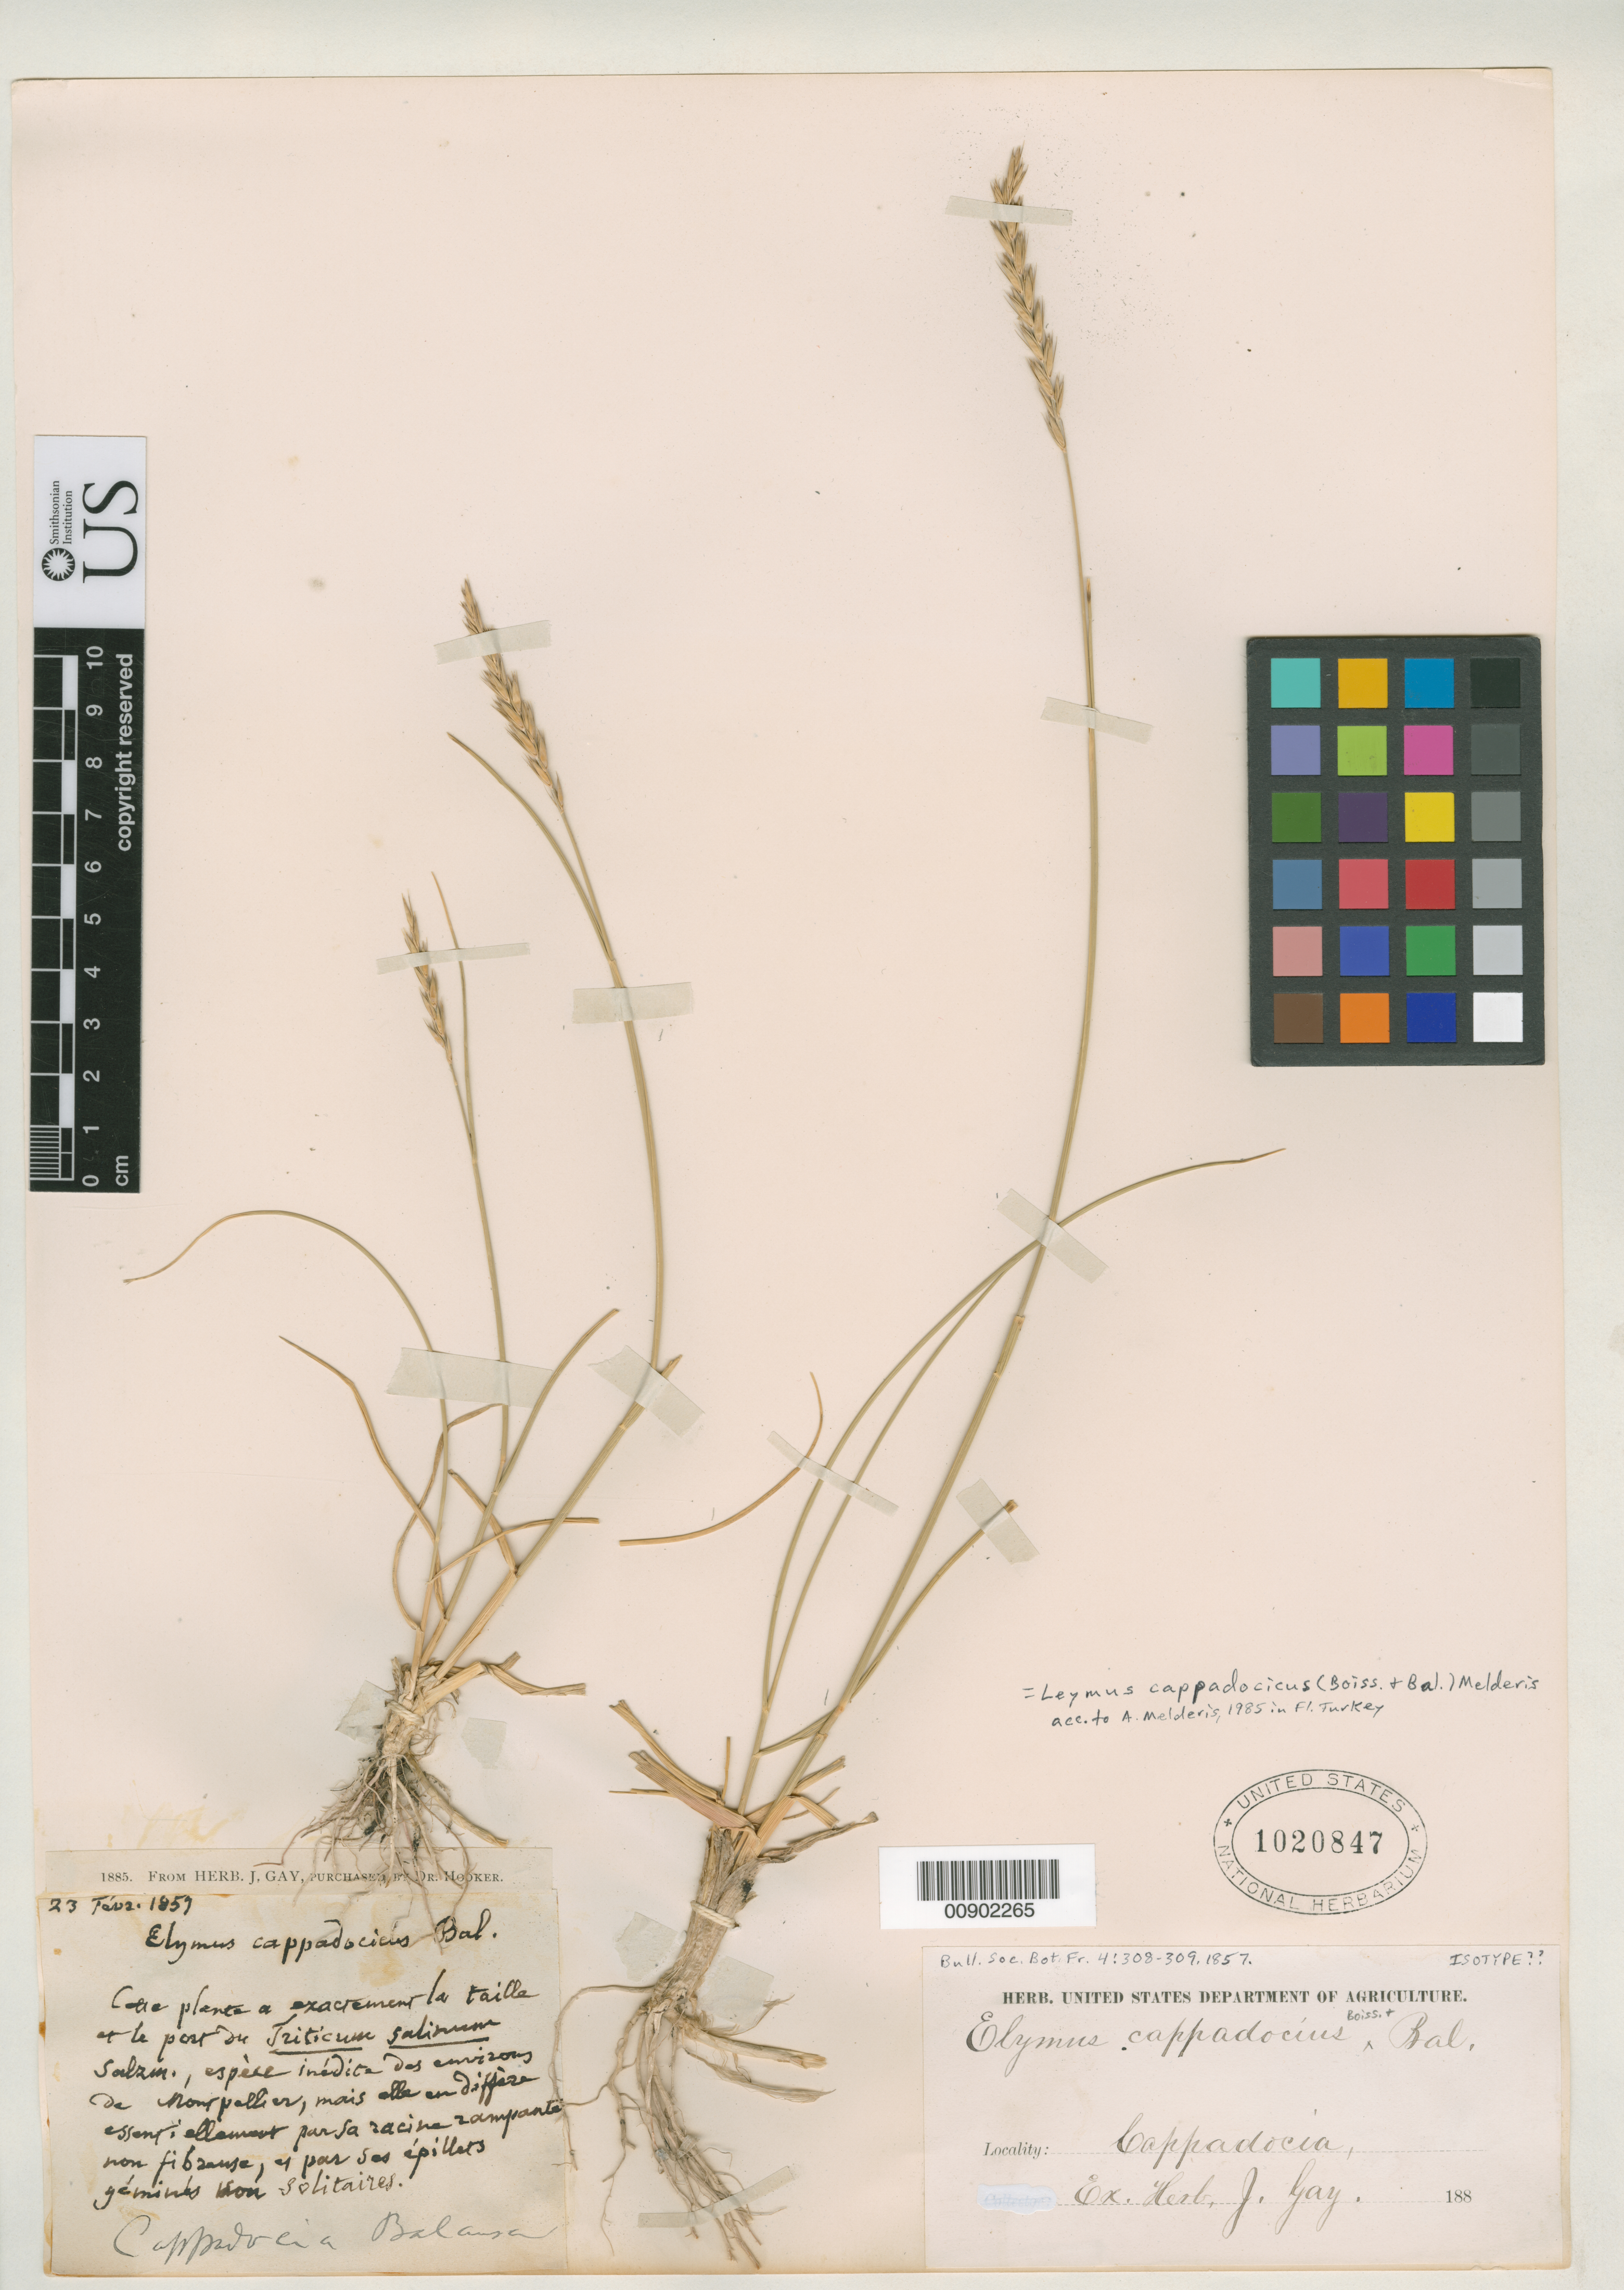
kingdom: Plantae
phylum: Tracheophyta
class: Liliopsida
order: Poales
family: Poaceae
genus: Elymus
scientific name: Elymus cappadocicus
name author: Boiss. & Balansa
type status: Possible Isotype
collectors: ex herb. J. Gay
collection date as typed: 23 Feb 1857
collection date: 1857-02-23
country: Turkey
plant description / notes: Currently accepted name as cited by A. Melderis in Fl. Turkey (1985).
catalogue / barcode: US 1020847